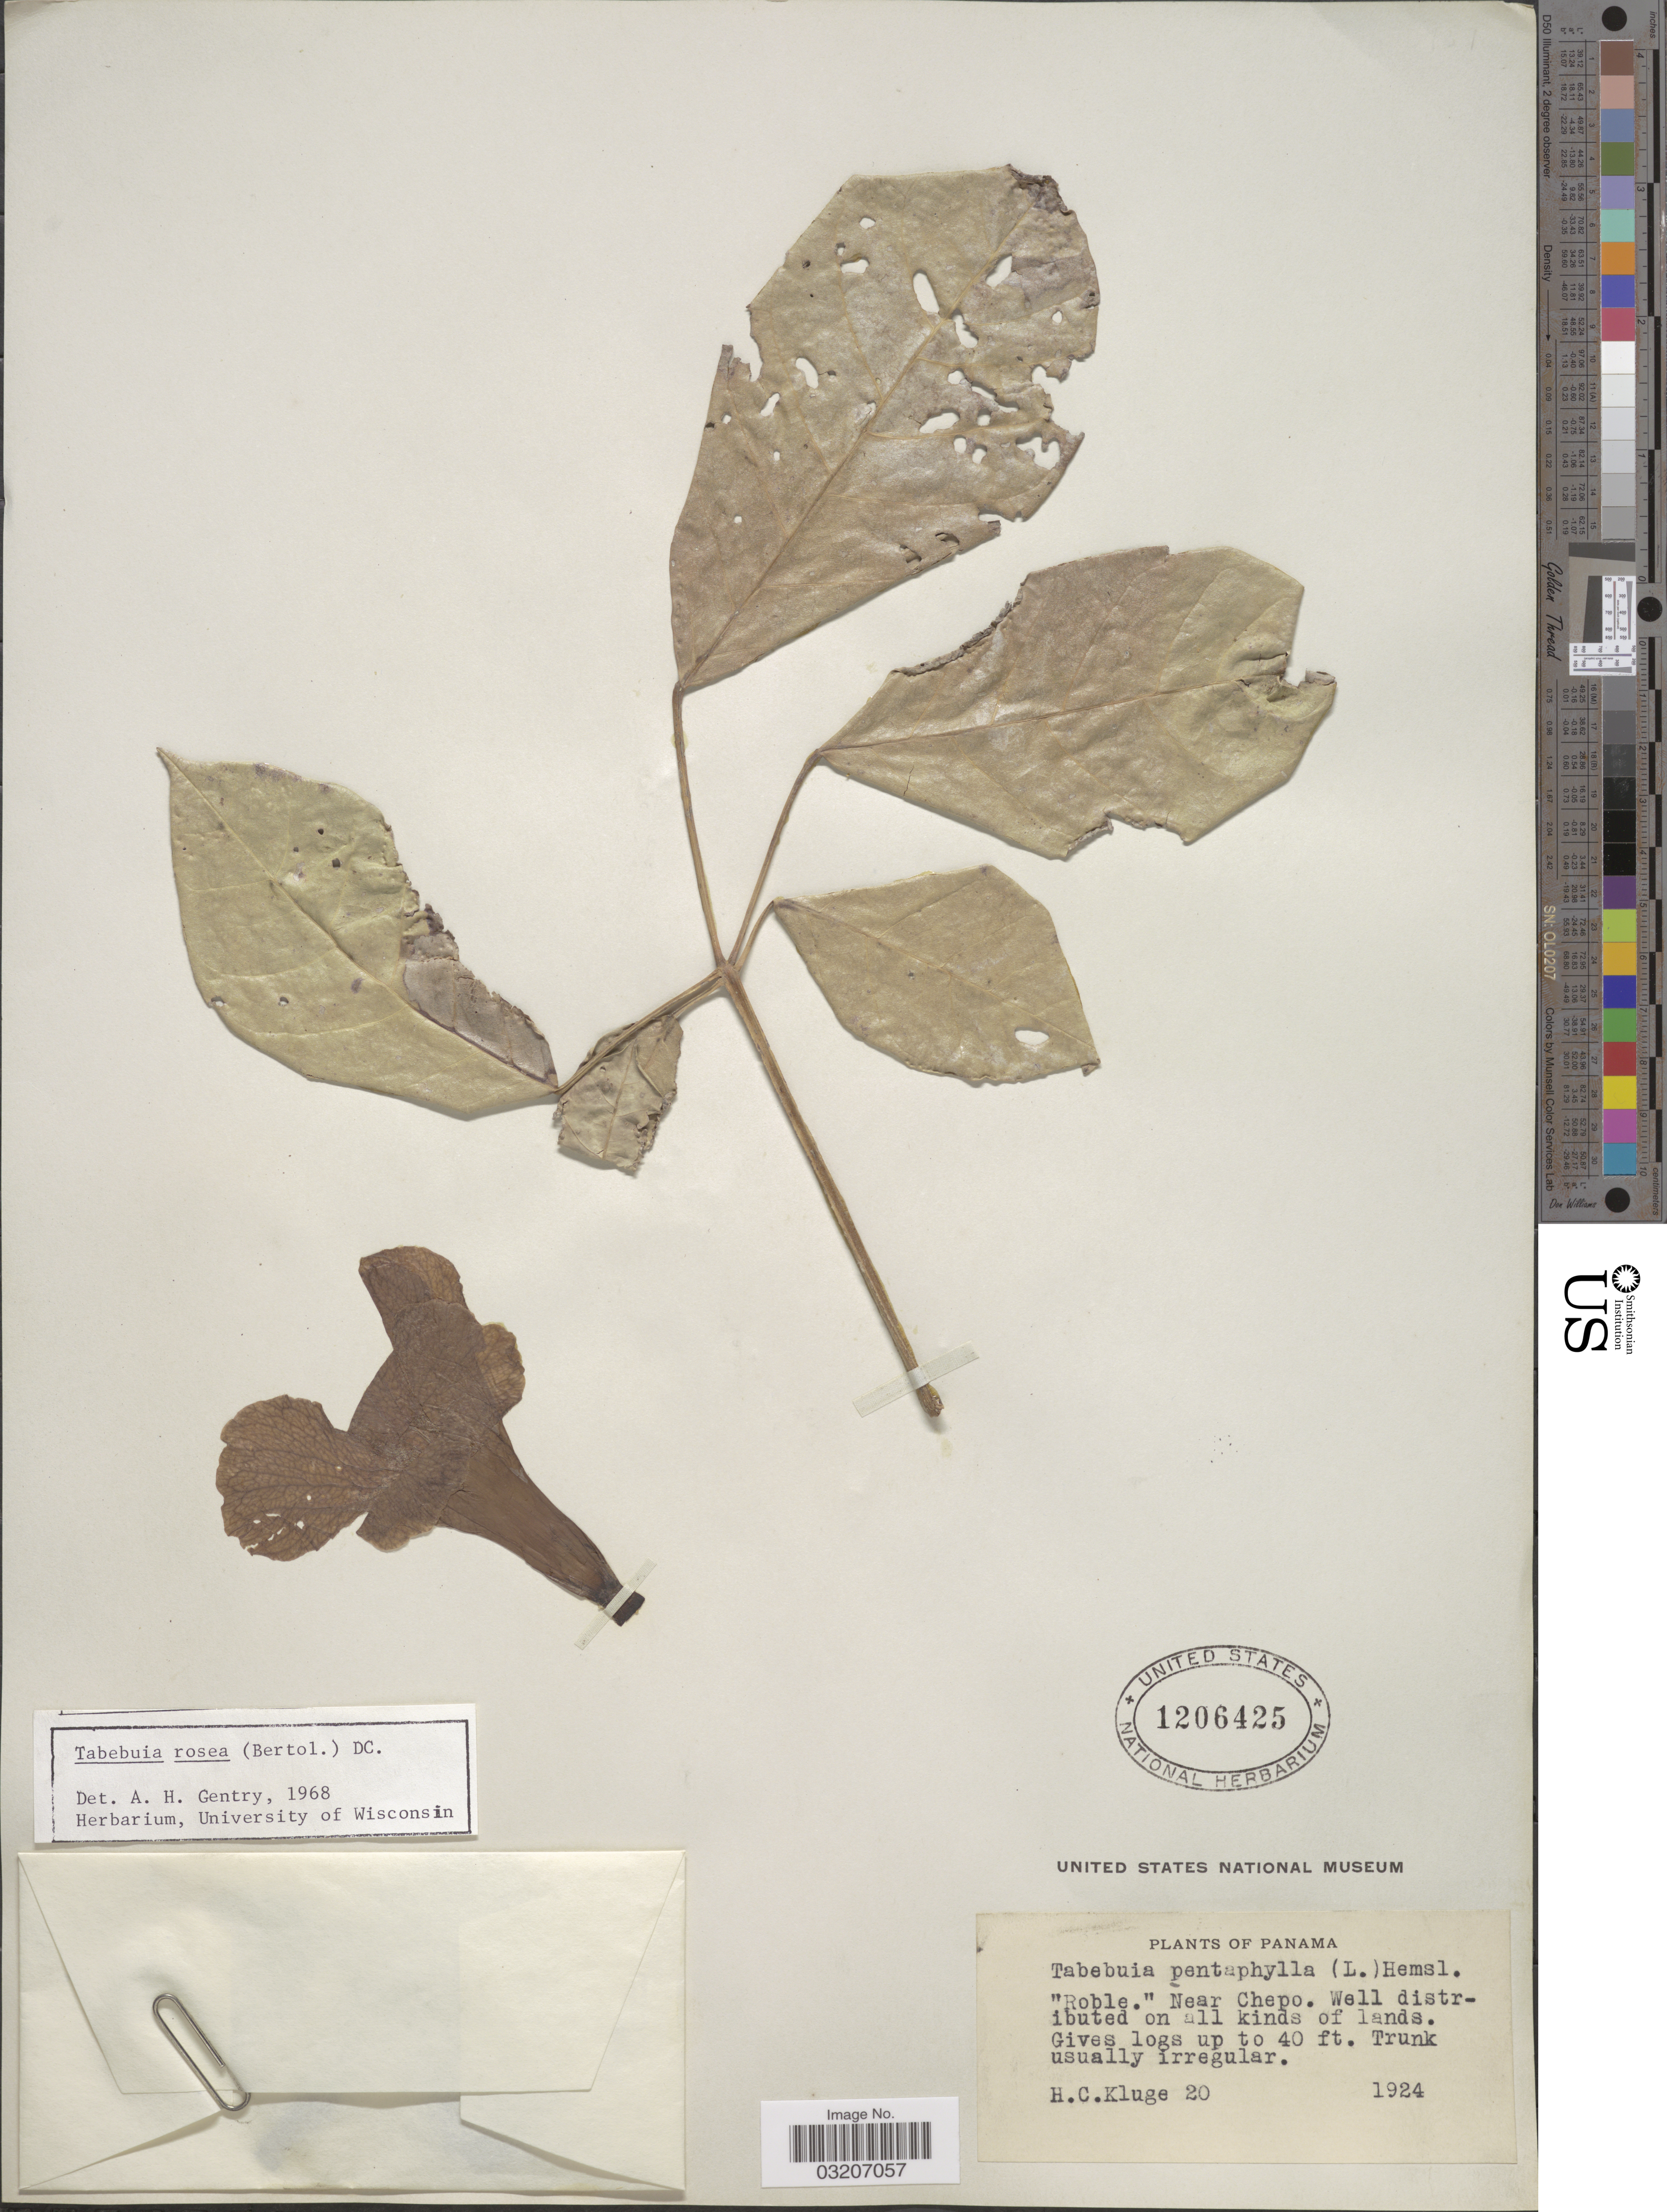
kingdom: Plantae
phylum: Tracheophyta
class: Magnoliopsida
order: Lamiales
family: Bignoniaceae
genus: Tabebuia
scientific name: Tabebuia rosea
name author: (Bertol.) DC.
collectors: H. C. Kluge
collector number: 20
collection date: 1924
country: Panama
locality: Near Chepo.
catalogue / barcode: US 1206425